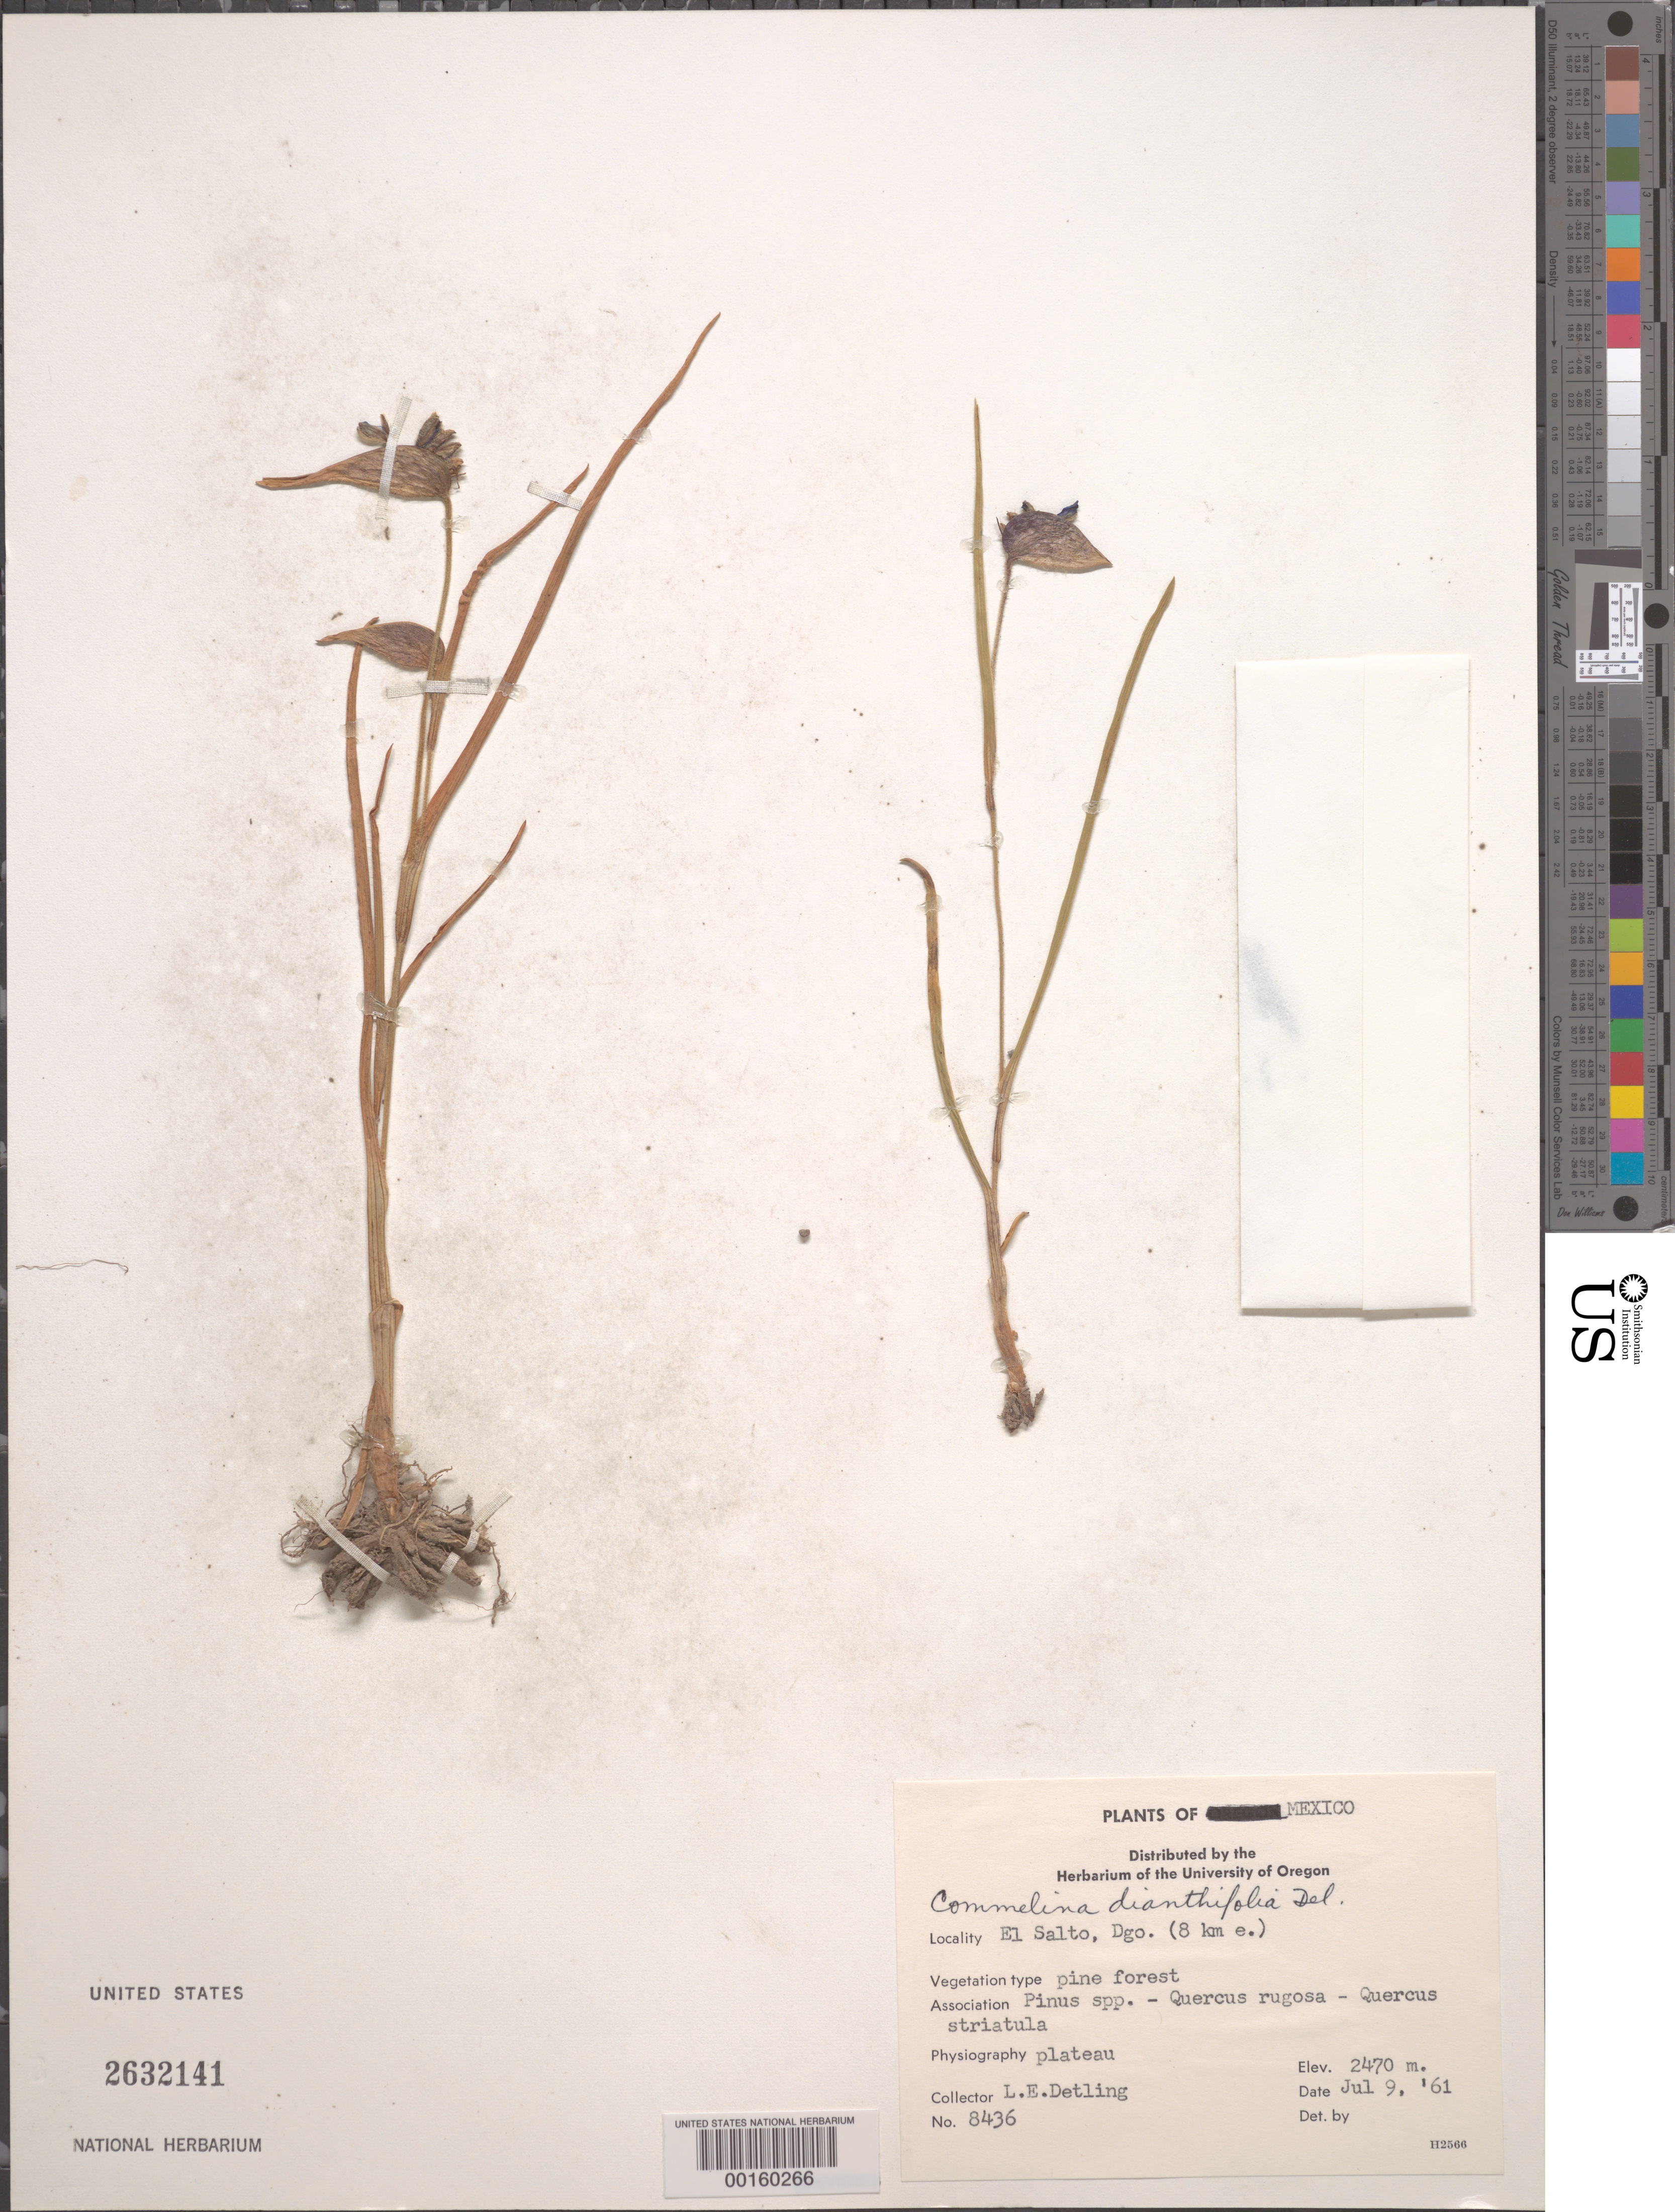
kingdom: Plantae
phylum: Tracheophyta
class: Liliopsida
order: Commelinales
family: Commelinaceae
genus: Commelina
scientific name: Commelina dianthifolia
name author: Redouté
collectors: L. E. Detling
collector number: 8436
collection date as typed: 09 Jul 1961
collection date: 1961-07-09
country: Mexico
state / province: Durango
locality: El Salto (8 km. e)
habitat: Pine forest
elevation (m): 2470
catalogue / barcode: US 2632141